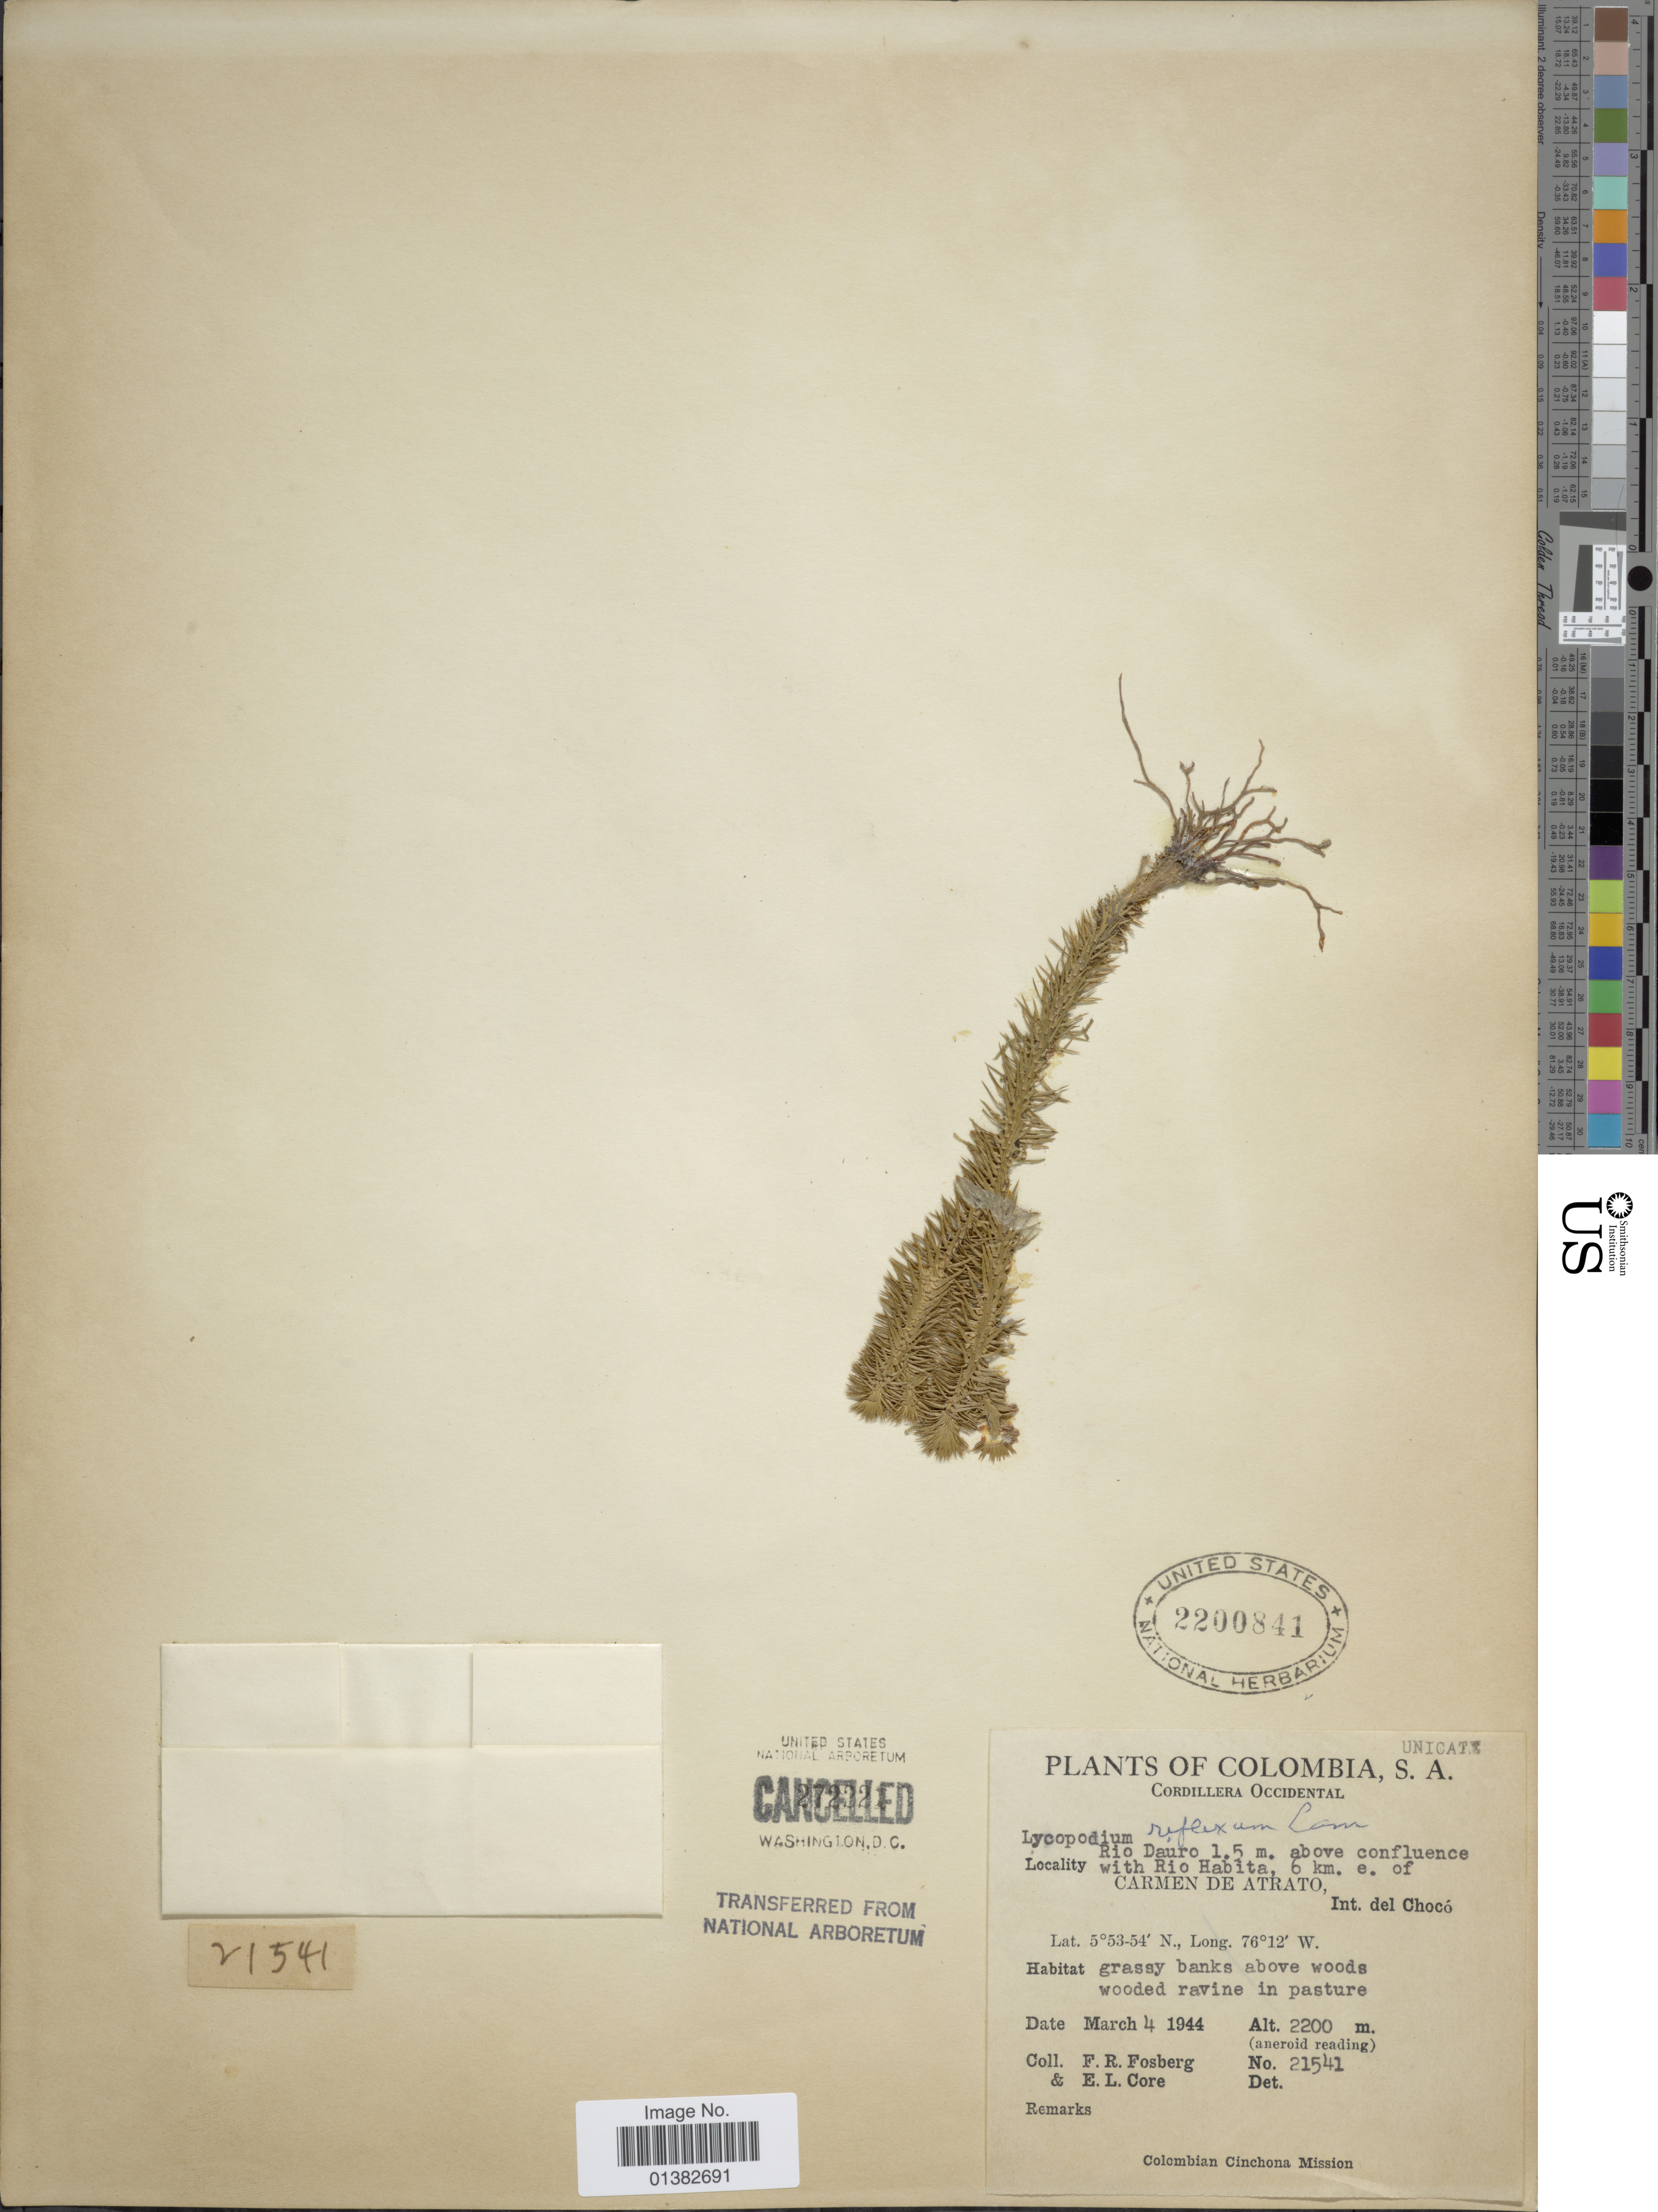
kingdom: Plantae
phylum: Tracheophyta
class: Lycopodiopsida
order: Lycopodiales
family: Lycopodiaceae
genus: Phlegmariurus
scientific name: Phlegmariurus reflexus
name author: (Lam.) B. Øllg.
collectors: F. R. Fosberg & E. L. Core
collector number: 21541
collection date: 1944-03-04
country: Colombia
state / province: Chocó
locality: Cordillera Occidental. Rio Dauro 1.5 m. above confluence with Rio Habita, 6 km. e. of Carmen De Atrato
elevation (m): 2200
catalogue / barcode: US 2200841